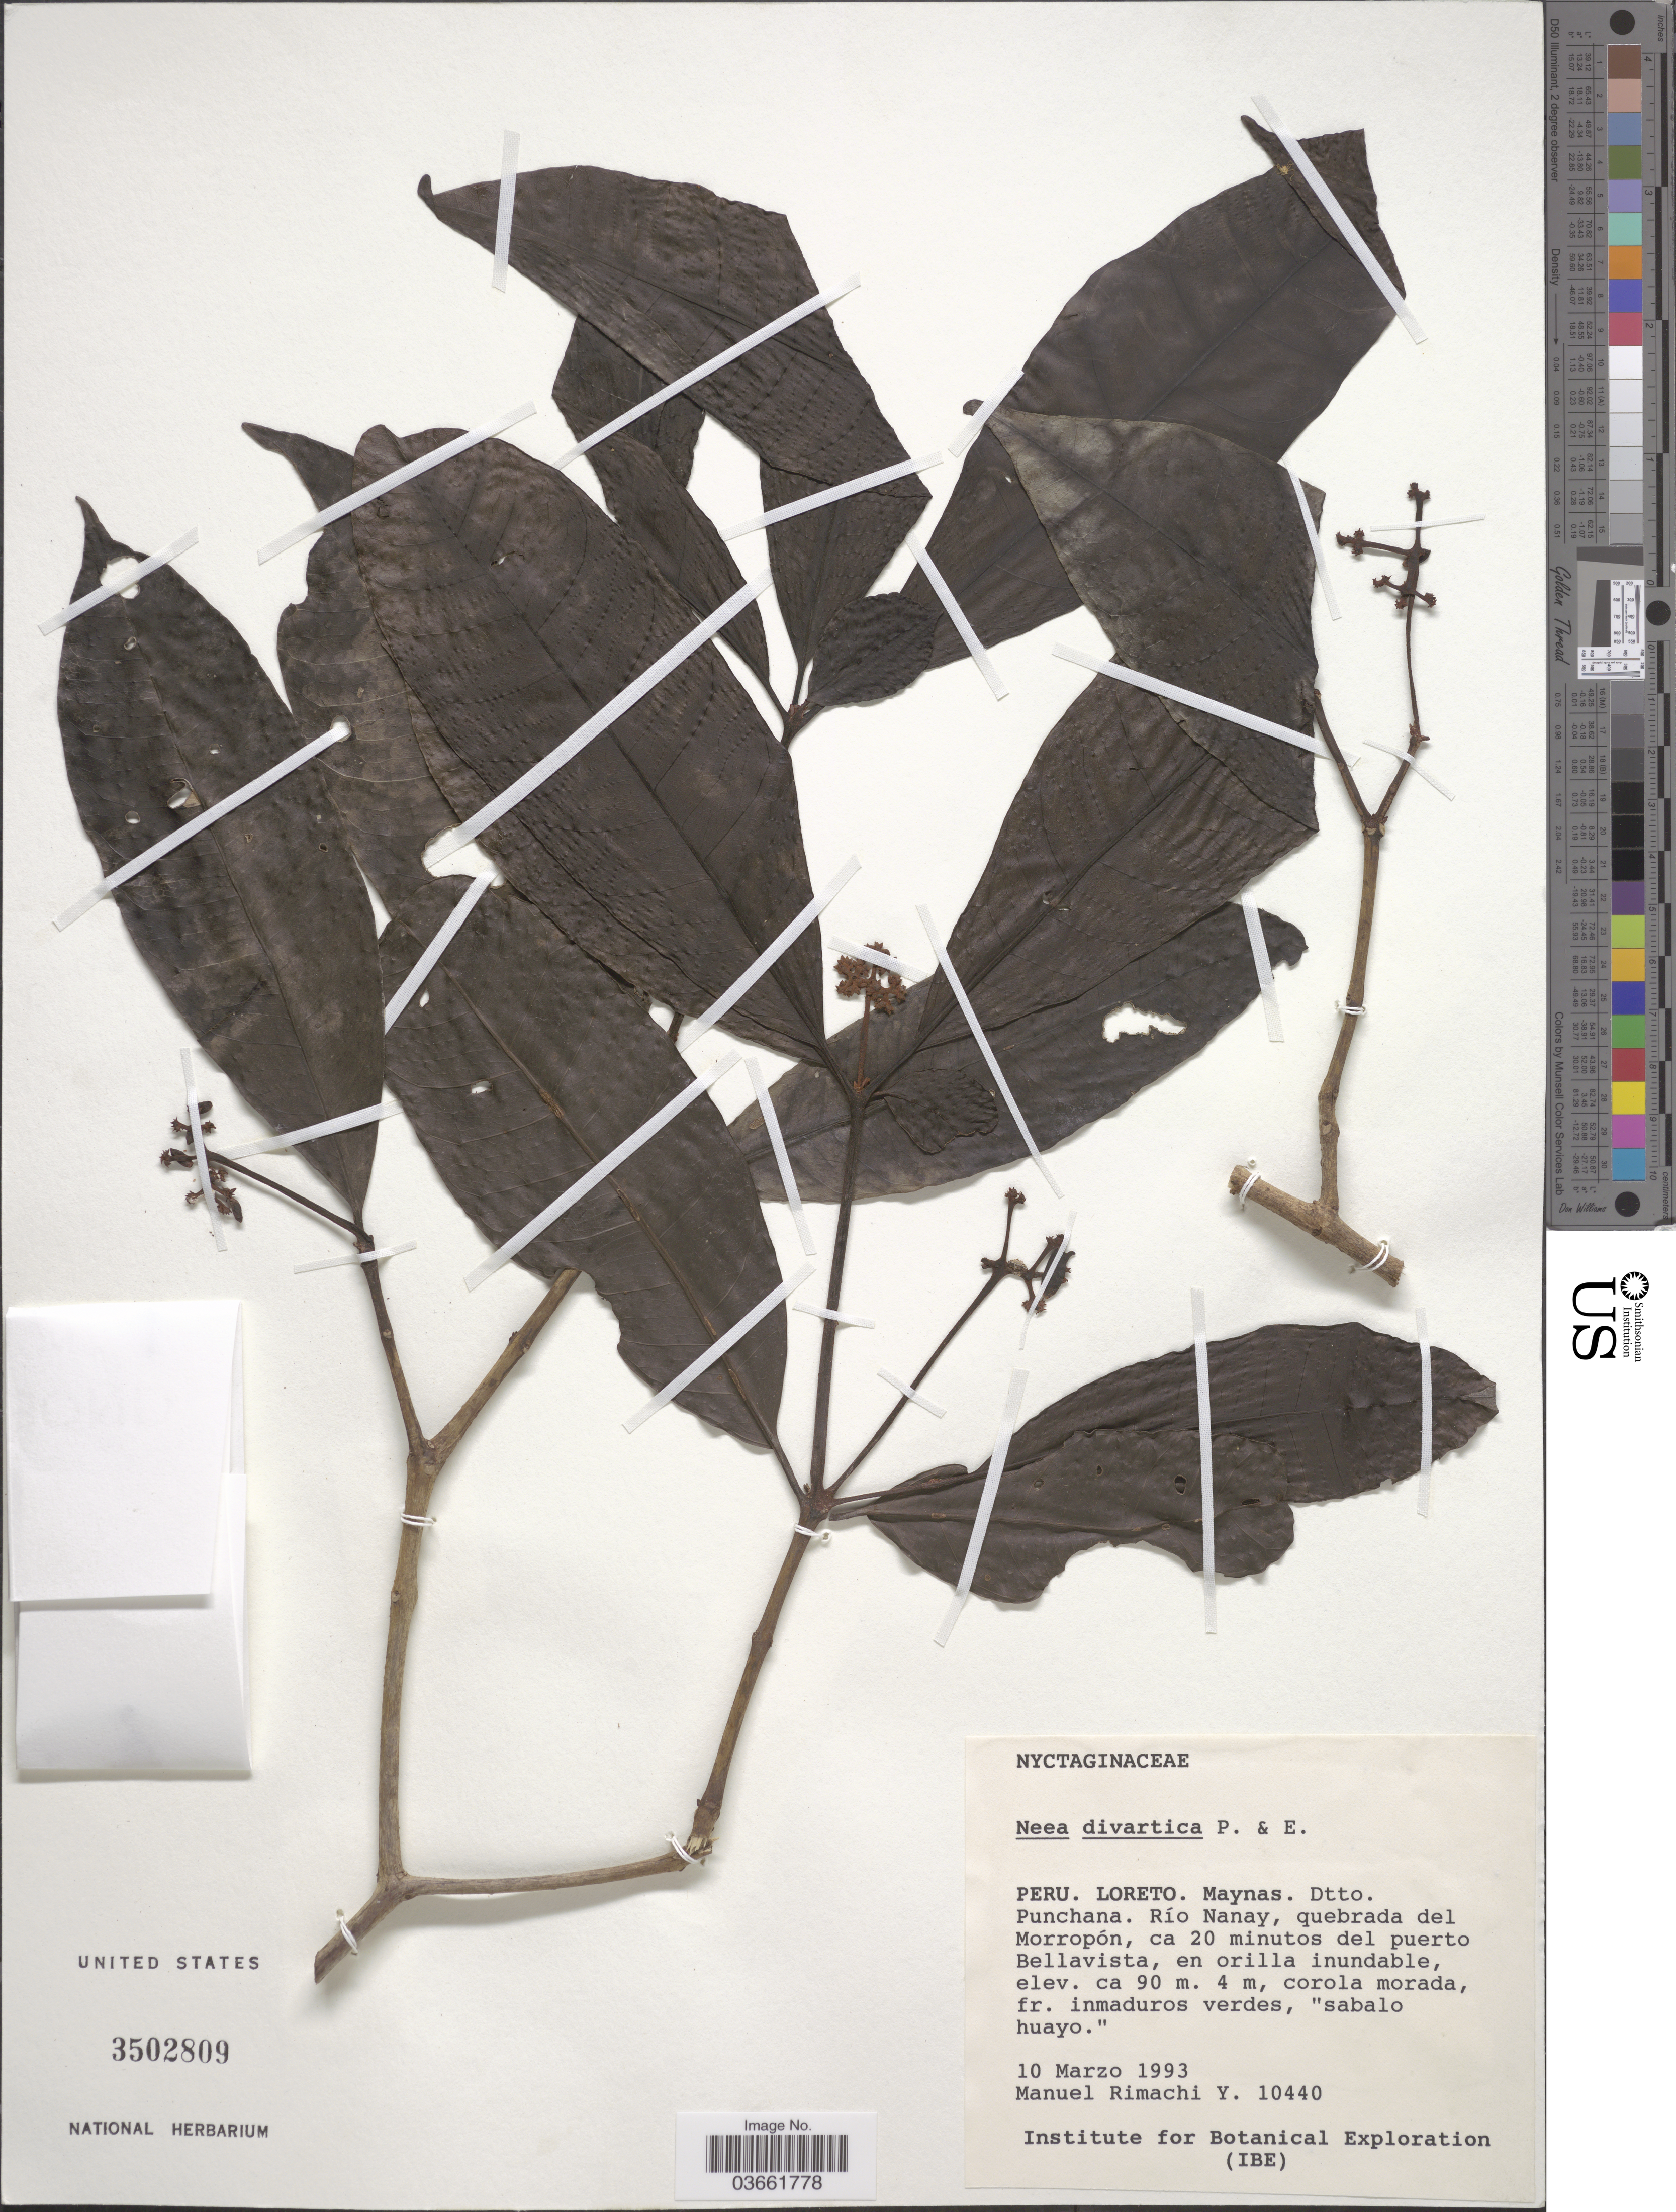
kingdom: Plantae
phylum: Tracheophyta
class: Magnoliopsida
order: Caryophyllales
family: Nyctaginaceae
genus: Neea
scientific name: Neea oppositifolia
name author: Ruiz & Pav.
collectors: M. Rimachi Y.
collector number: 10440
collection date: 1993-03-10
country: Peru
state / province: Loreto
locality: Maynas. Dtto. Punchana. Río Nanay, quebrada del Morropón, ca 20 minutos del puerto Bellavista, en orilla inundable.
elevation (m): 90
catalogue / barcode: US 3502809